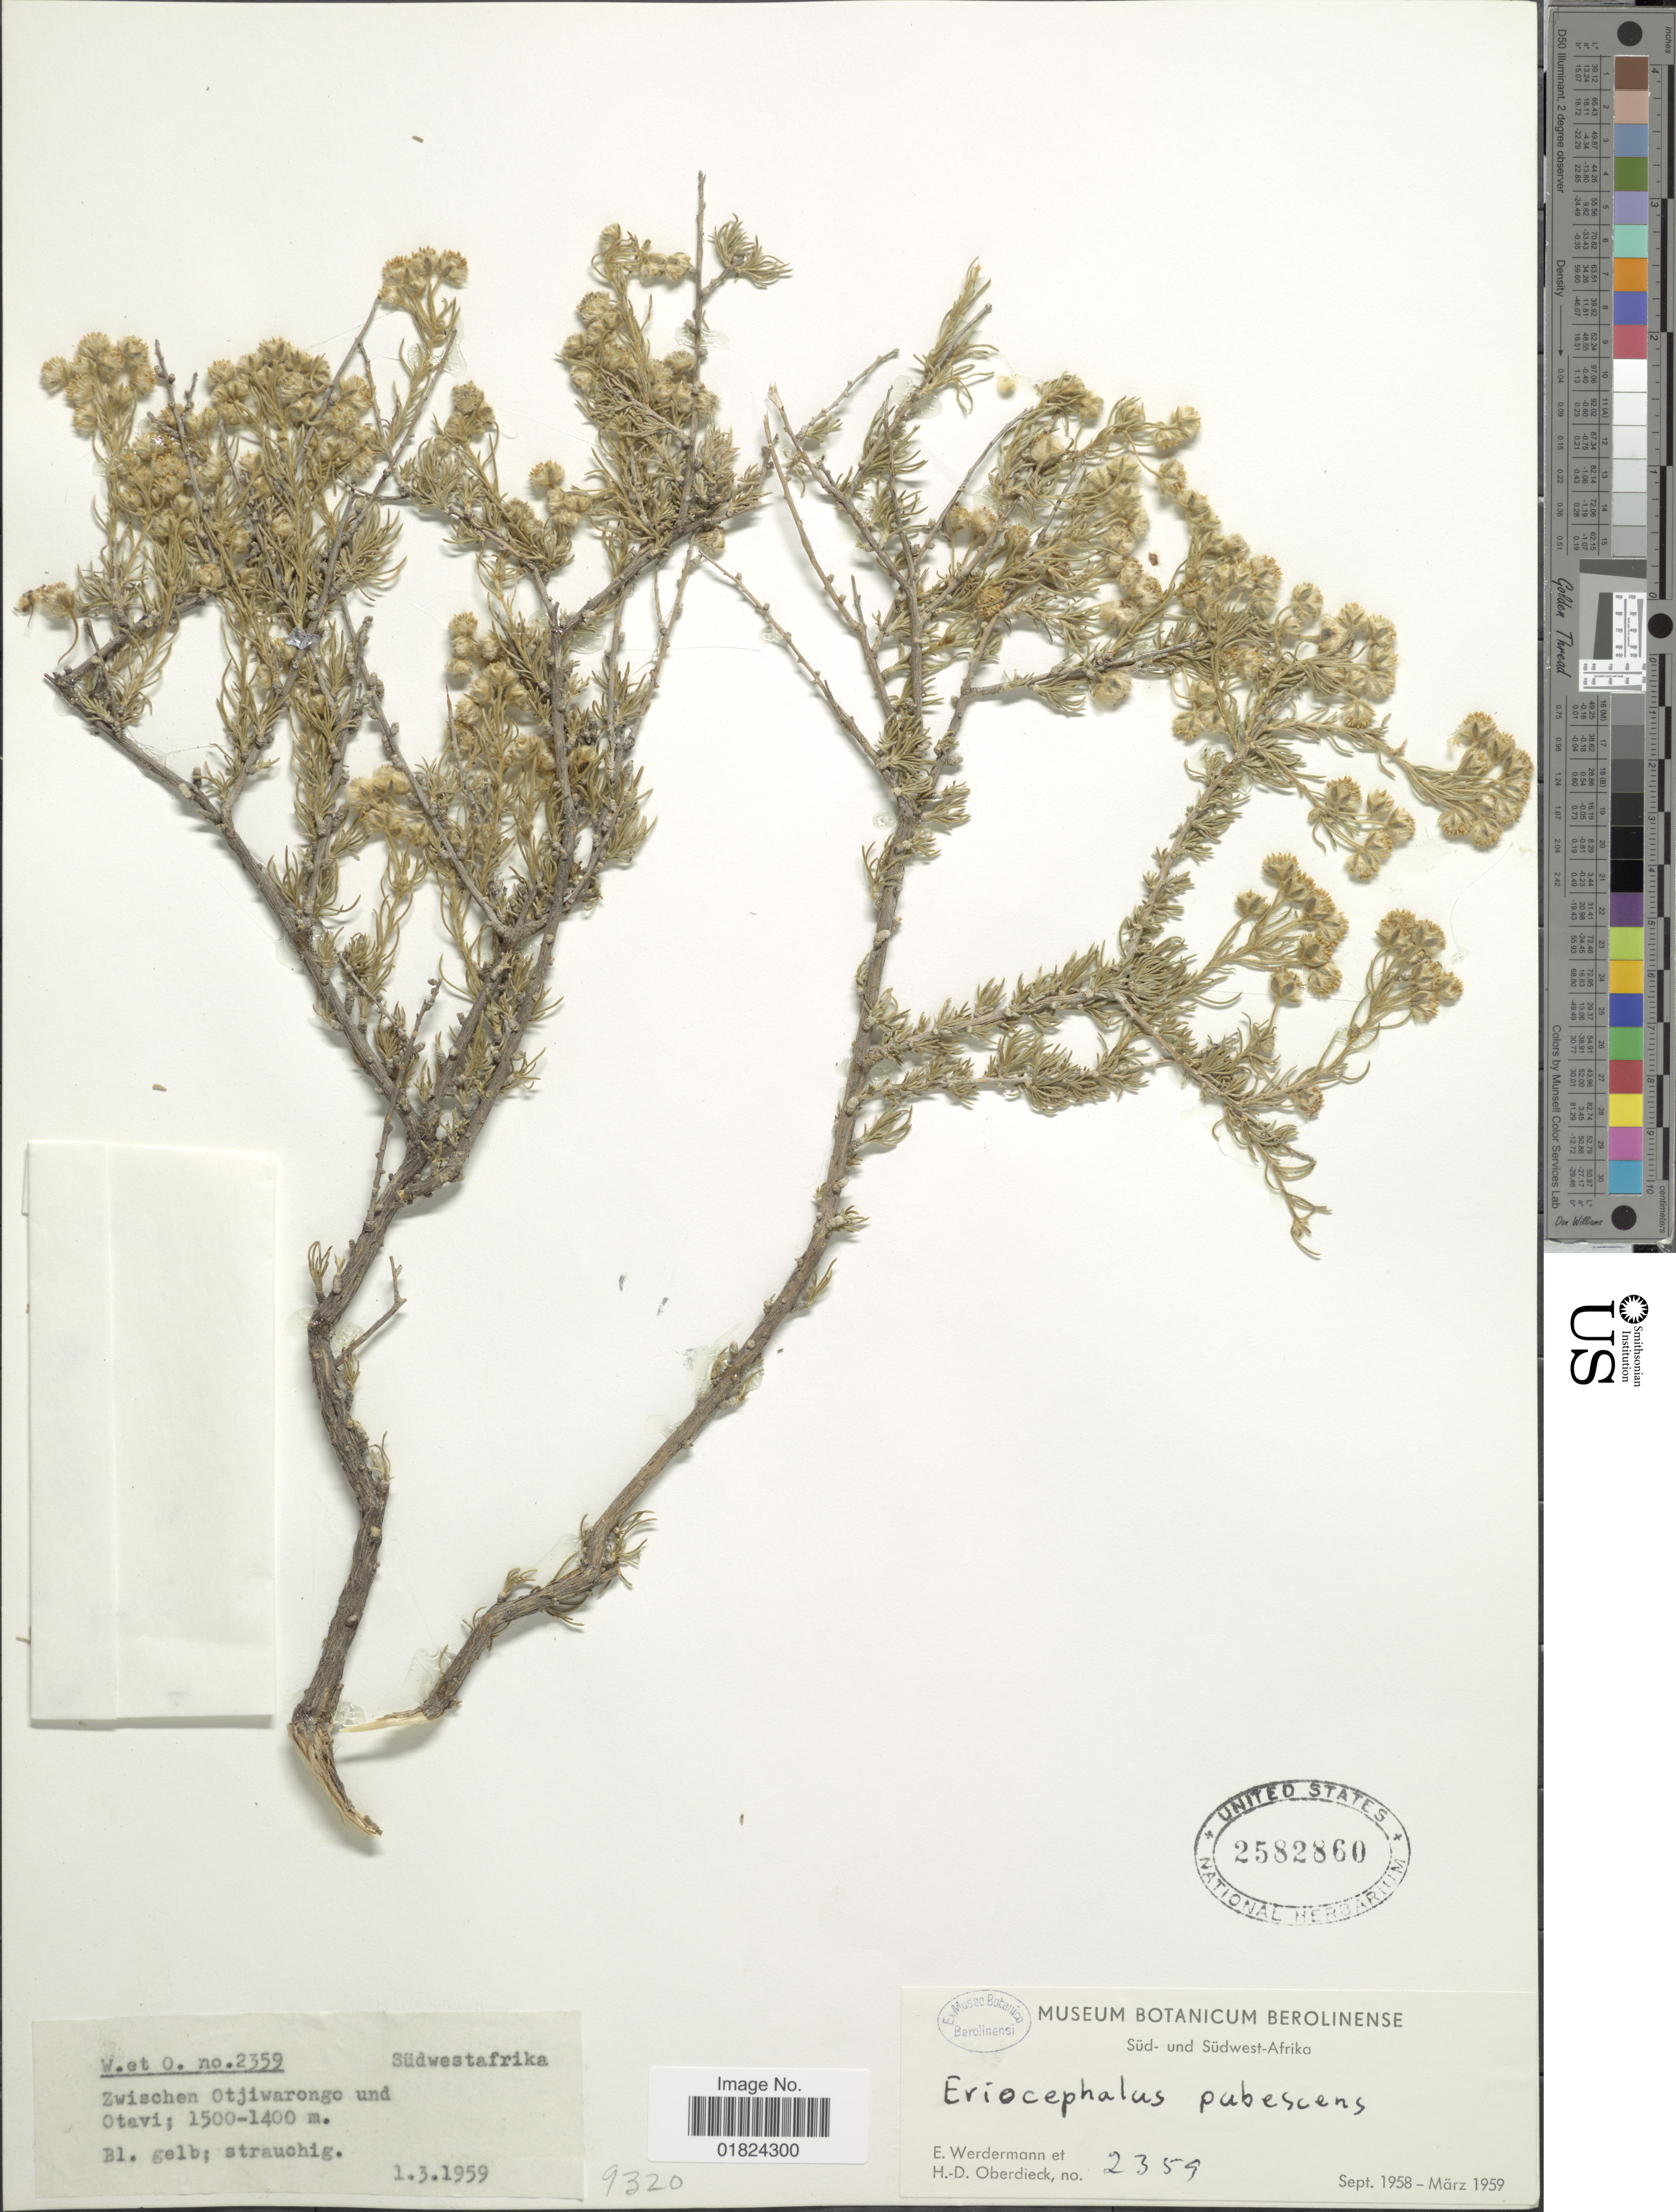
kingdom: Plantae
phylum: Tracheophyta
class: Magnoliopsida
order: Asterales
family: Asteraceae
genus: Eriocephalus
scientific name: Eriocephalus pubescens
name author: DC.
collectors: E. Werdermann & H. Oberdieck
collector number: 2359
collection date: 1959-03-01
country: Namibia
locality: Sudwestafrika, Zwischen Otjiwarongo und Otavi.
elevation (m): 1400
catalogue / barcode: US 2582860